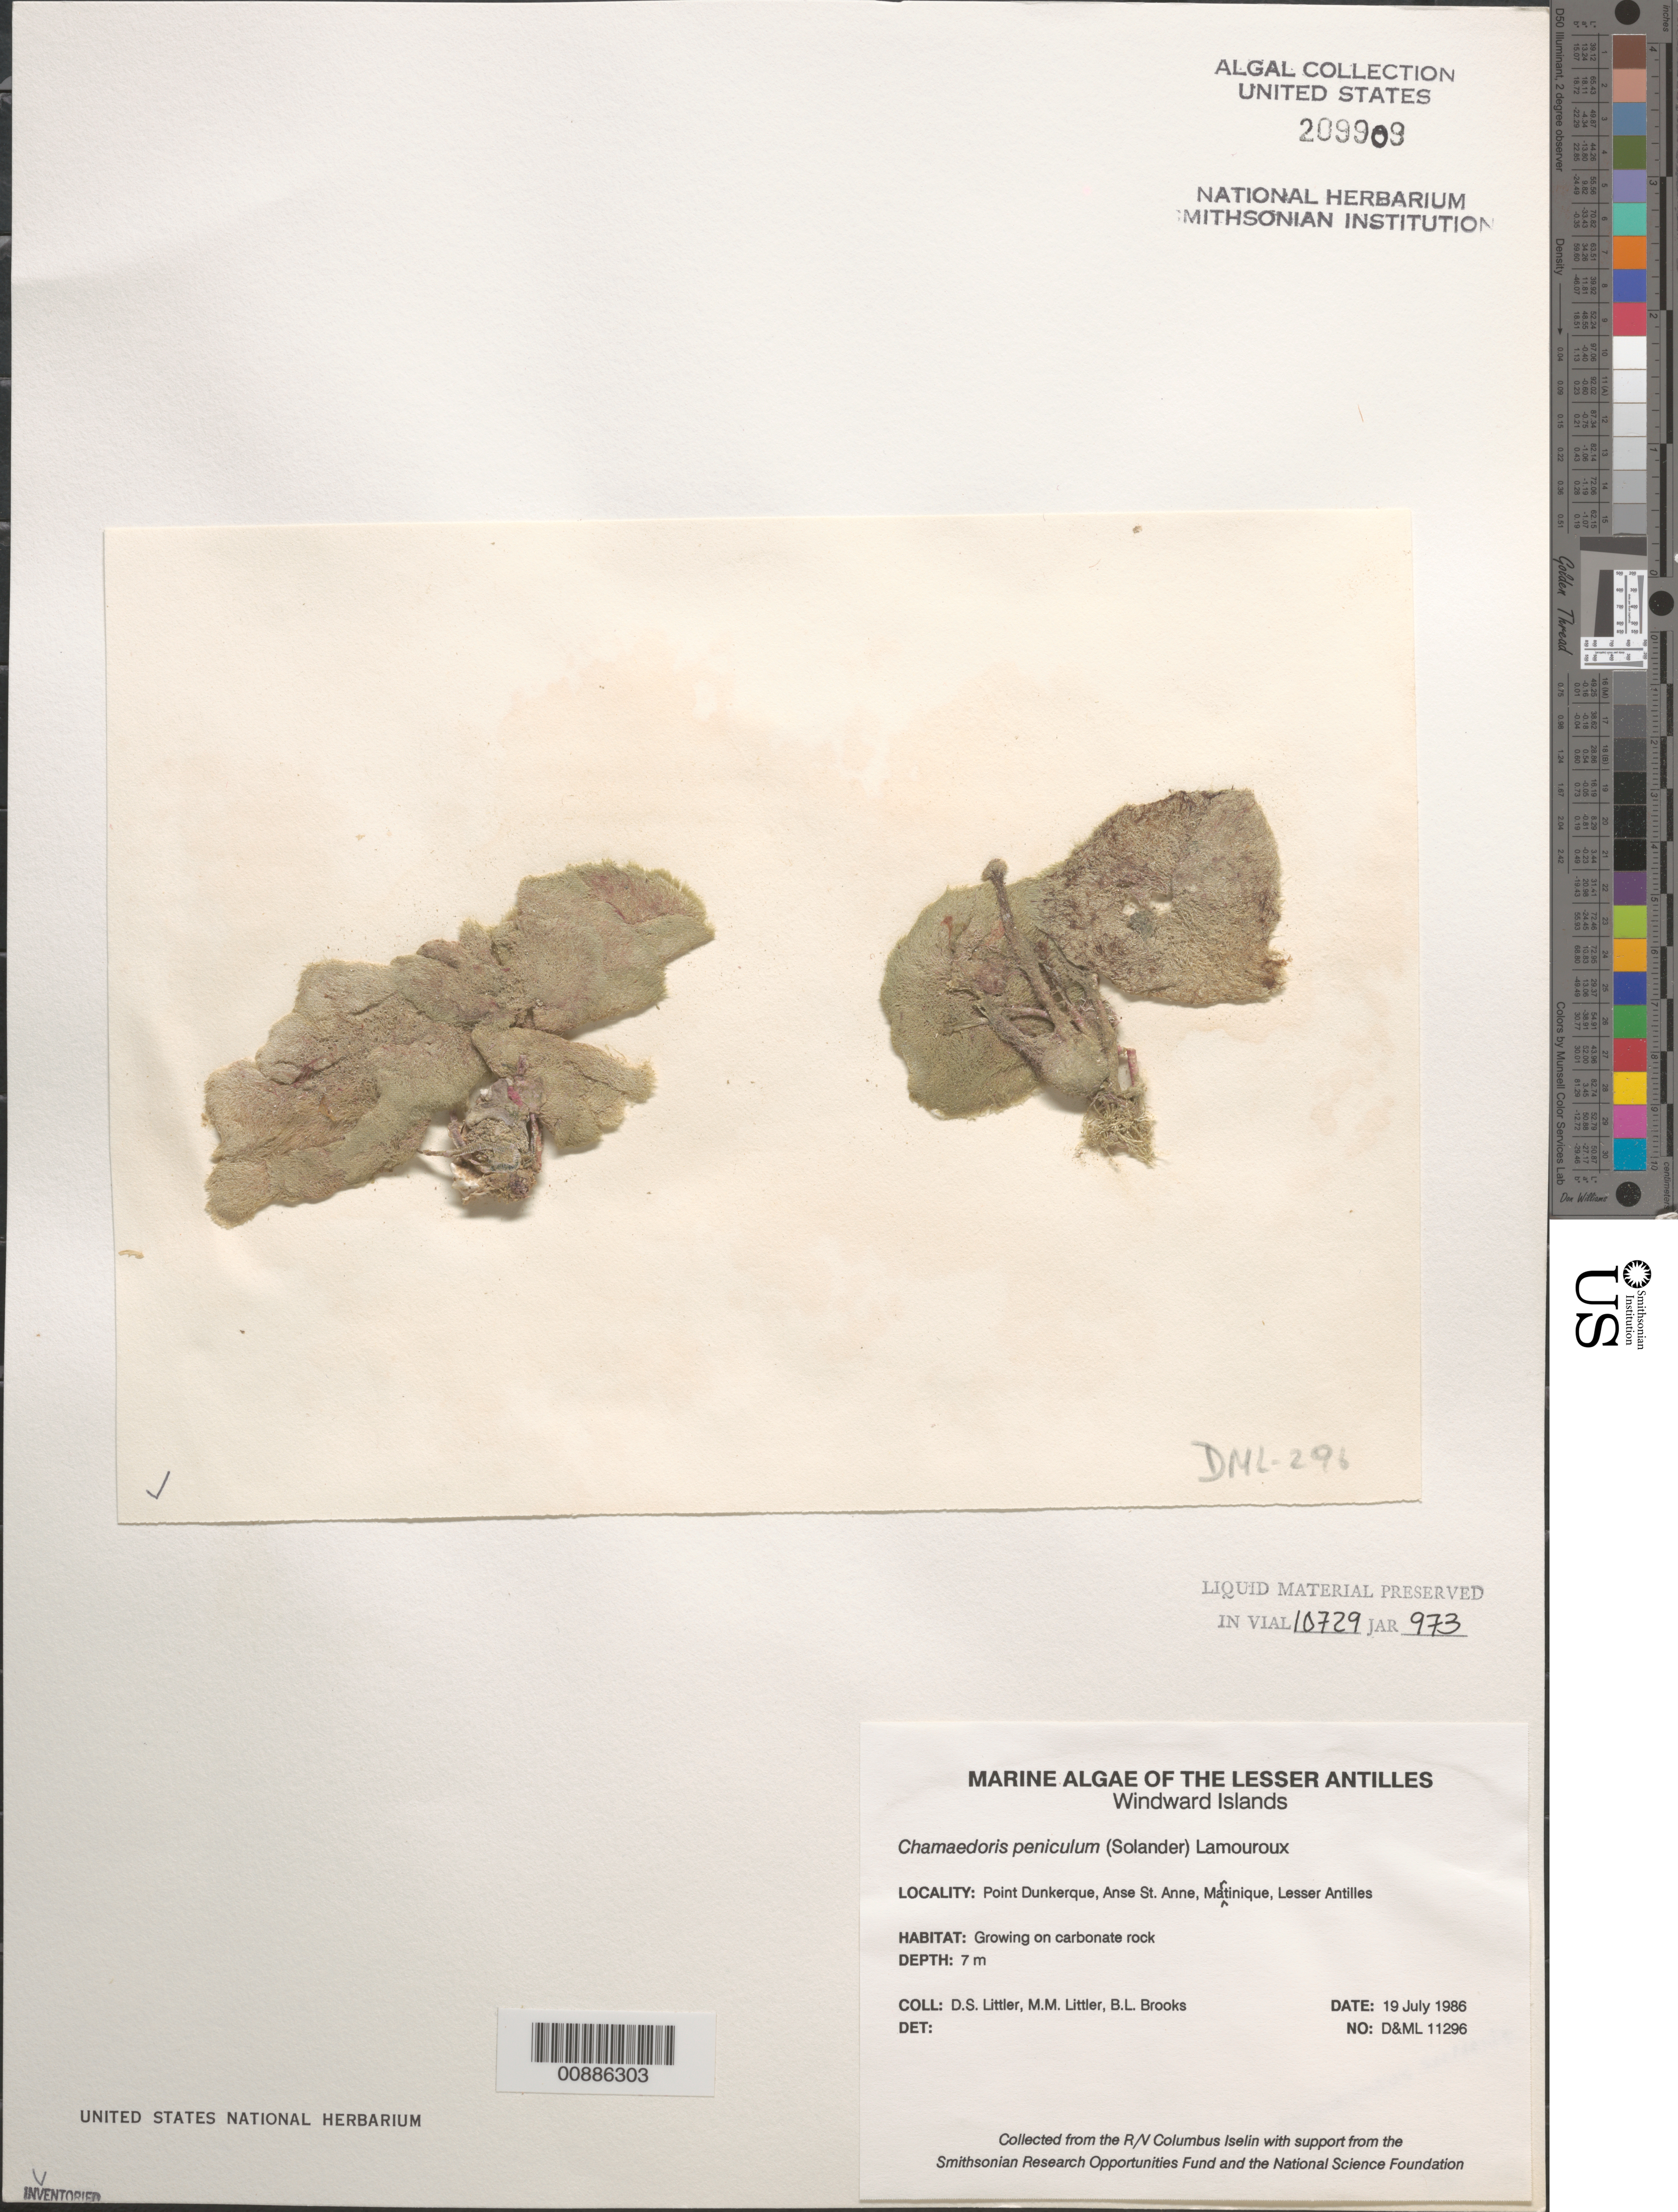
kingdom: Plantae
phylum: Chlorophyta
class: Ulvophyceae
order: Siphonocladales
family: Siphonocladaceae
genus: Chamaedoris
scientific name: Chamaedoris peniculum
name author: (J. Ellis & Sol.) Kuntze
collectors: D. S. Littler, M. M. Littler & B. Brooks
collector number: D&ML 11296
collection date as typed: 19 Jul 1986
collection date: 1986-07-19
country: Martinique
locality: Pointe Dunkerque, Anse St. Anne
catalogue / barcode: US 209909